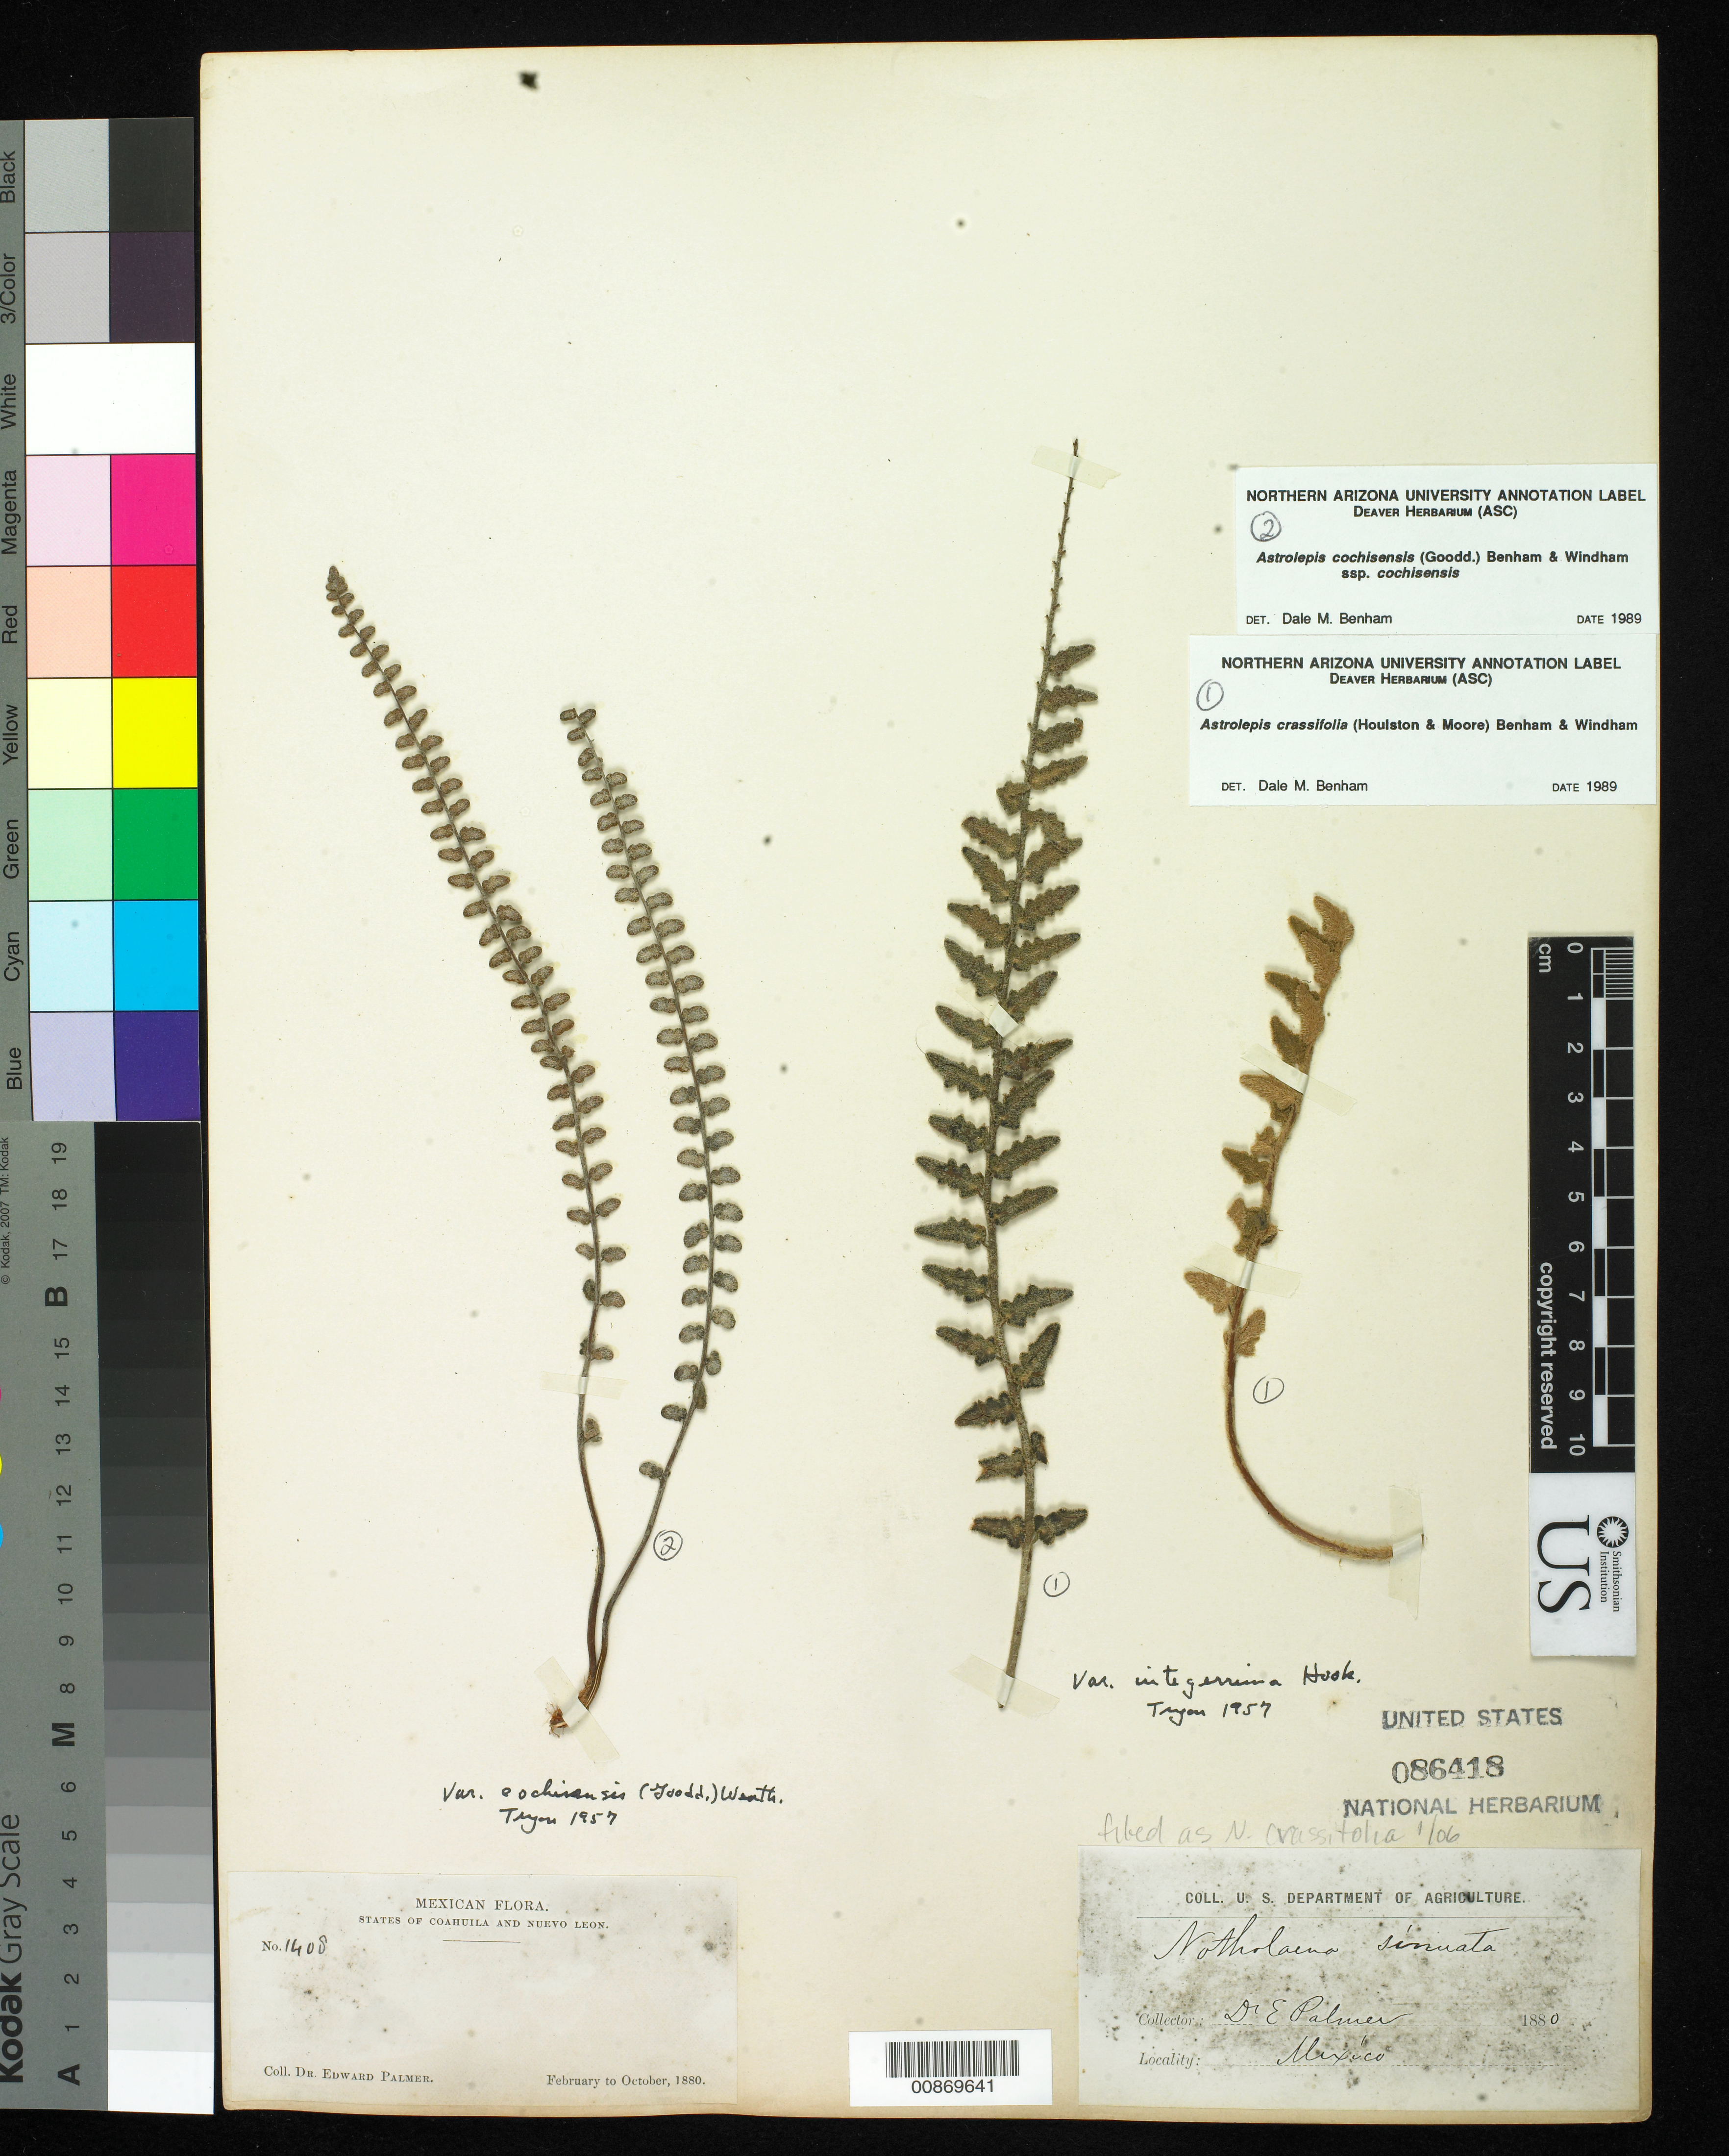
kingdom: Plantae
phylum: Tracheophyta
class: Polypodiopsida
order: Polypodiales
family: Pteridaceae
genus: Astrolepis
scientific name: Astrolepis cochisensis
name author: (C.O. Goodd.) D.M. Benham & Windham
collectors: E. Palmer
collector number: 1408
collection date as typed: Feb 1880 to -- Oct 1880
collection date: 1880-02/1880-10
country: Mexico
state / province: Coahuila / Nuevo León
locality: States of Coahuila and Nuevo León.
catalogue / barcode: US 86418